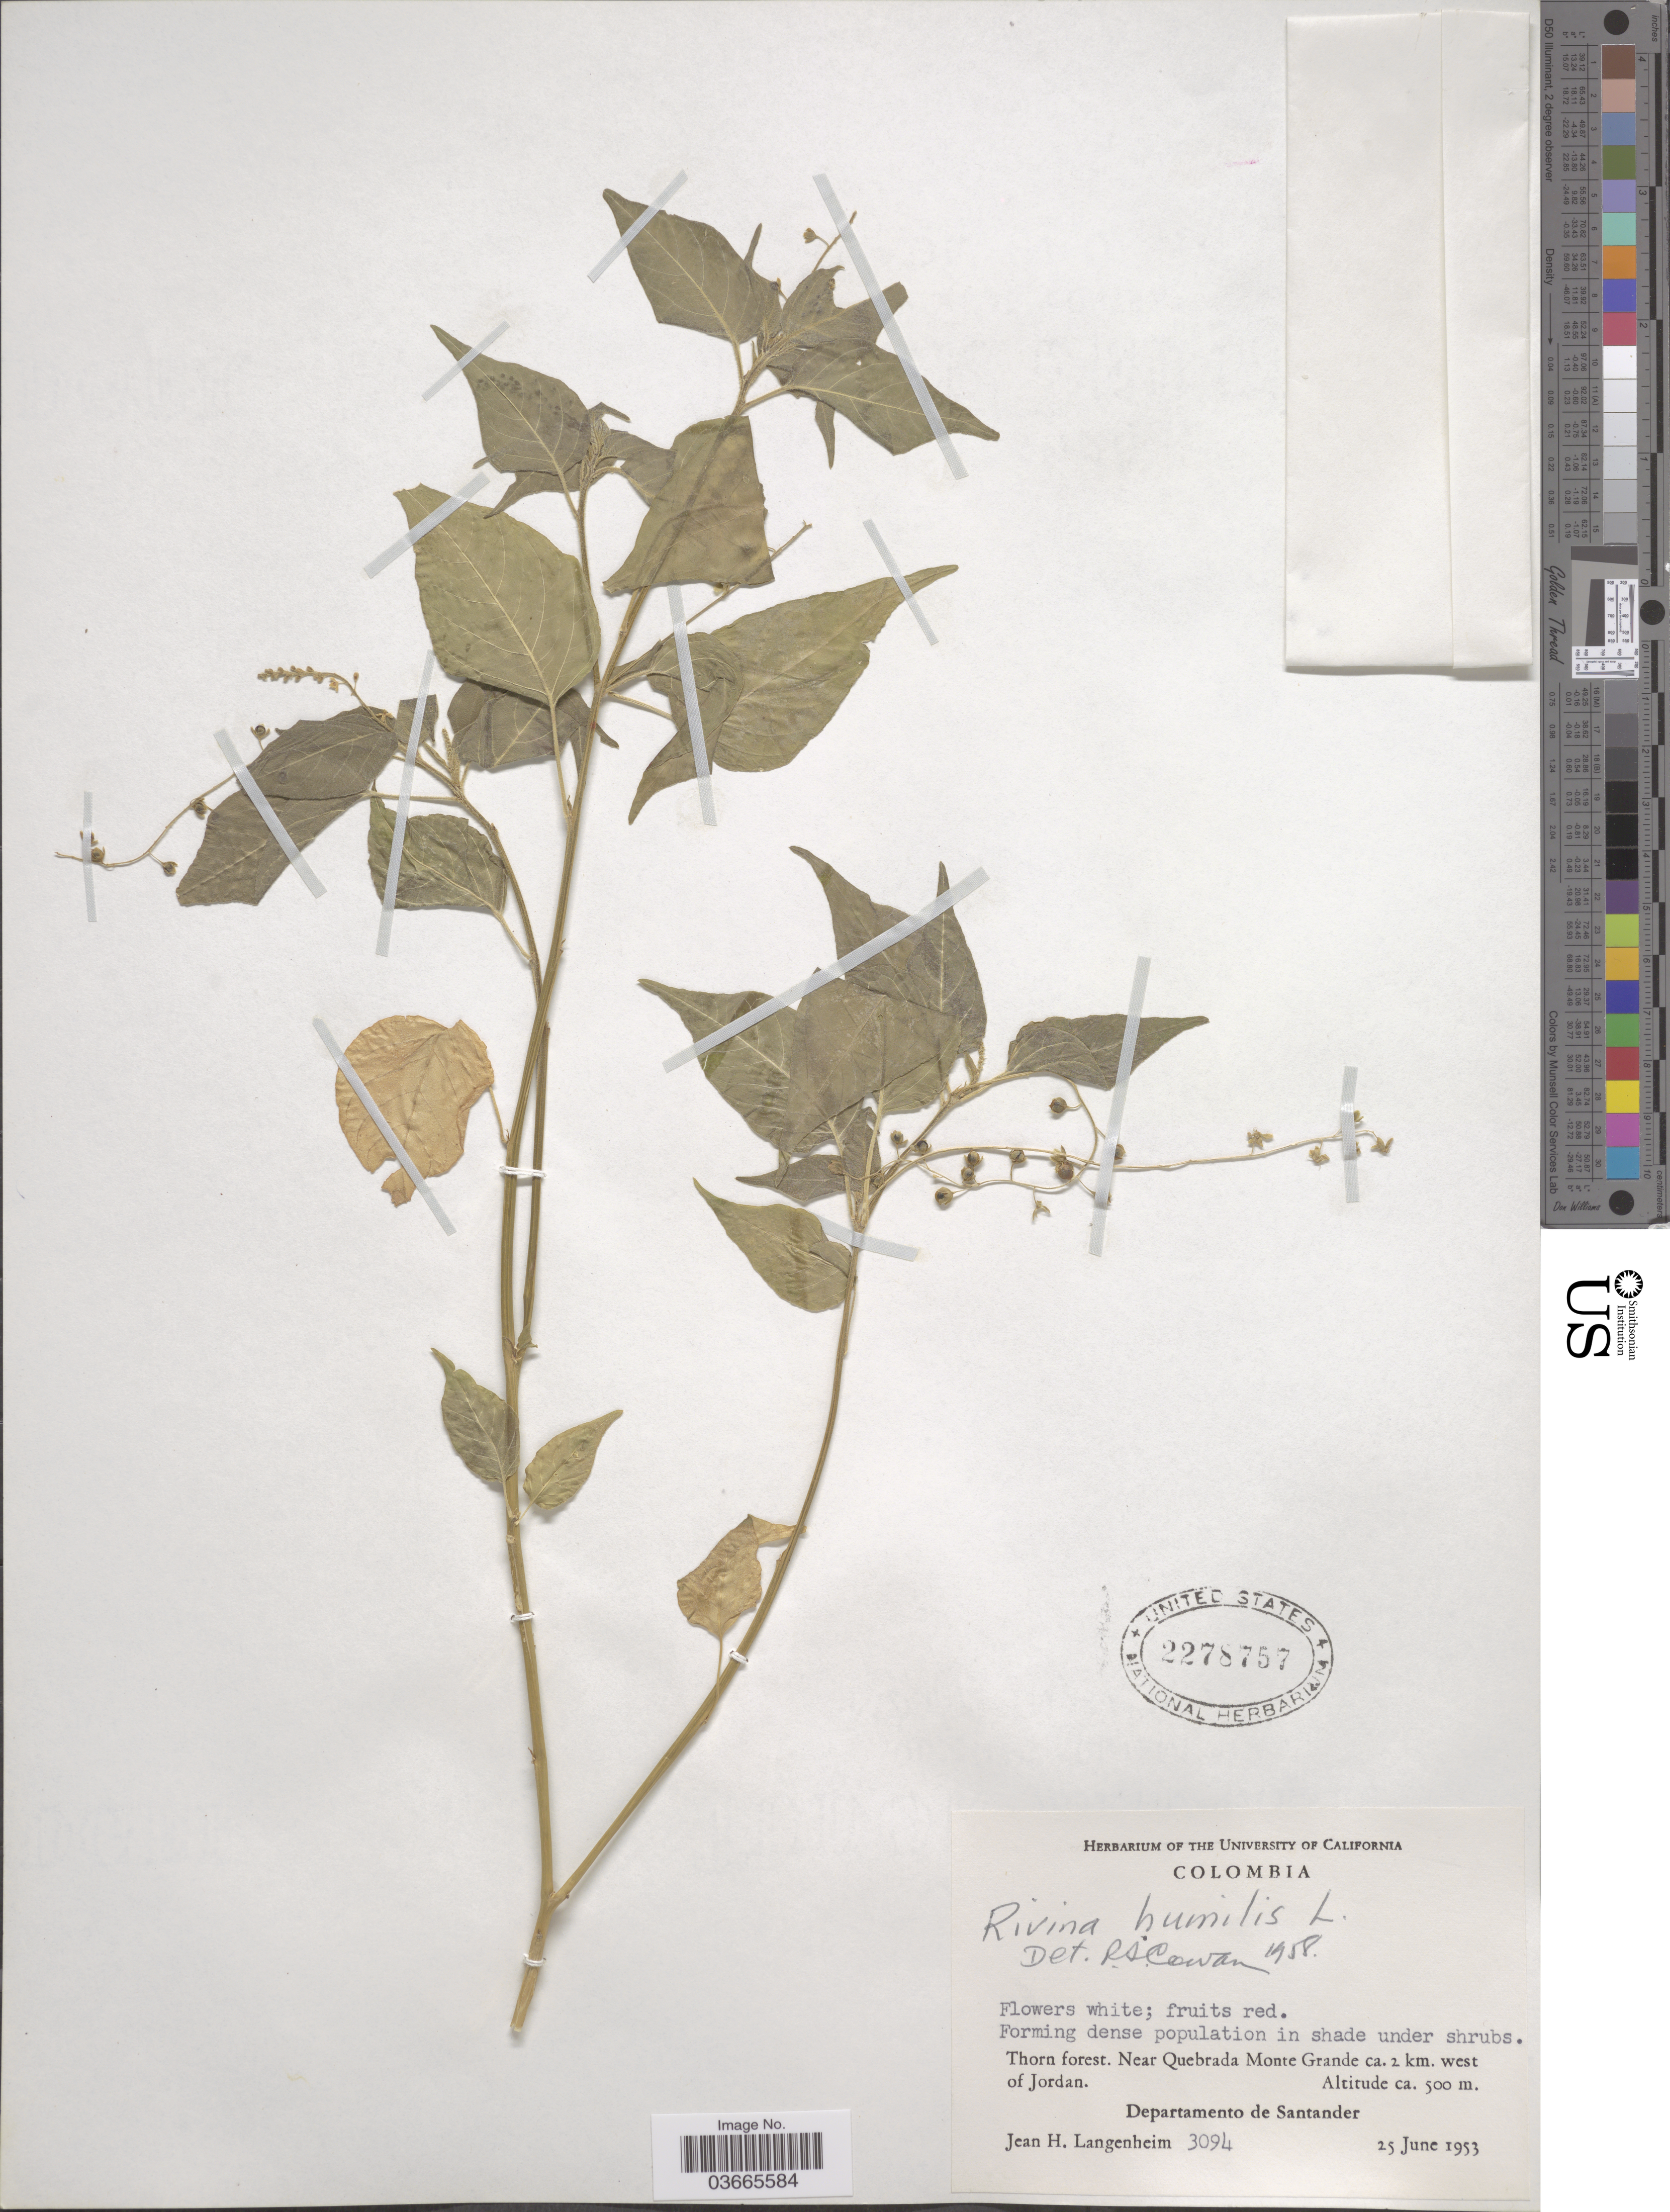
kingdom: Plantae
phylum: Tracheophyta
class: Magnoliopsida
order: Caryophyllales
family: Phytolaccaceae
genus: Rivina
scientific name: Rivina humilis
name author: L.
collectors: J. H. Langenheim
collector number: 3094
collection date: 1953-06-25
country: Colombia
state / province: Santander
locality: Near Quebrada Monte Grande ca. 2 km. west of Jordan. Departamento de Santander.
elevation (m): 500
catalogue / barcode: US 2278757